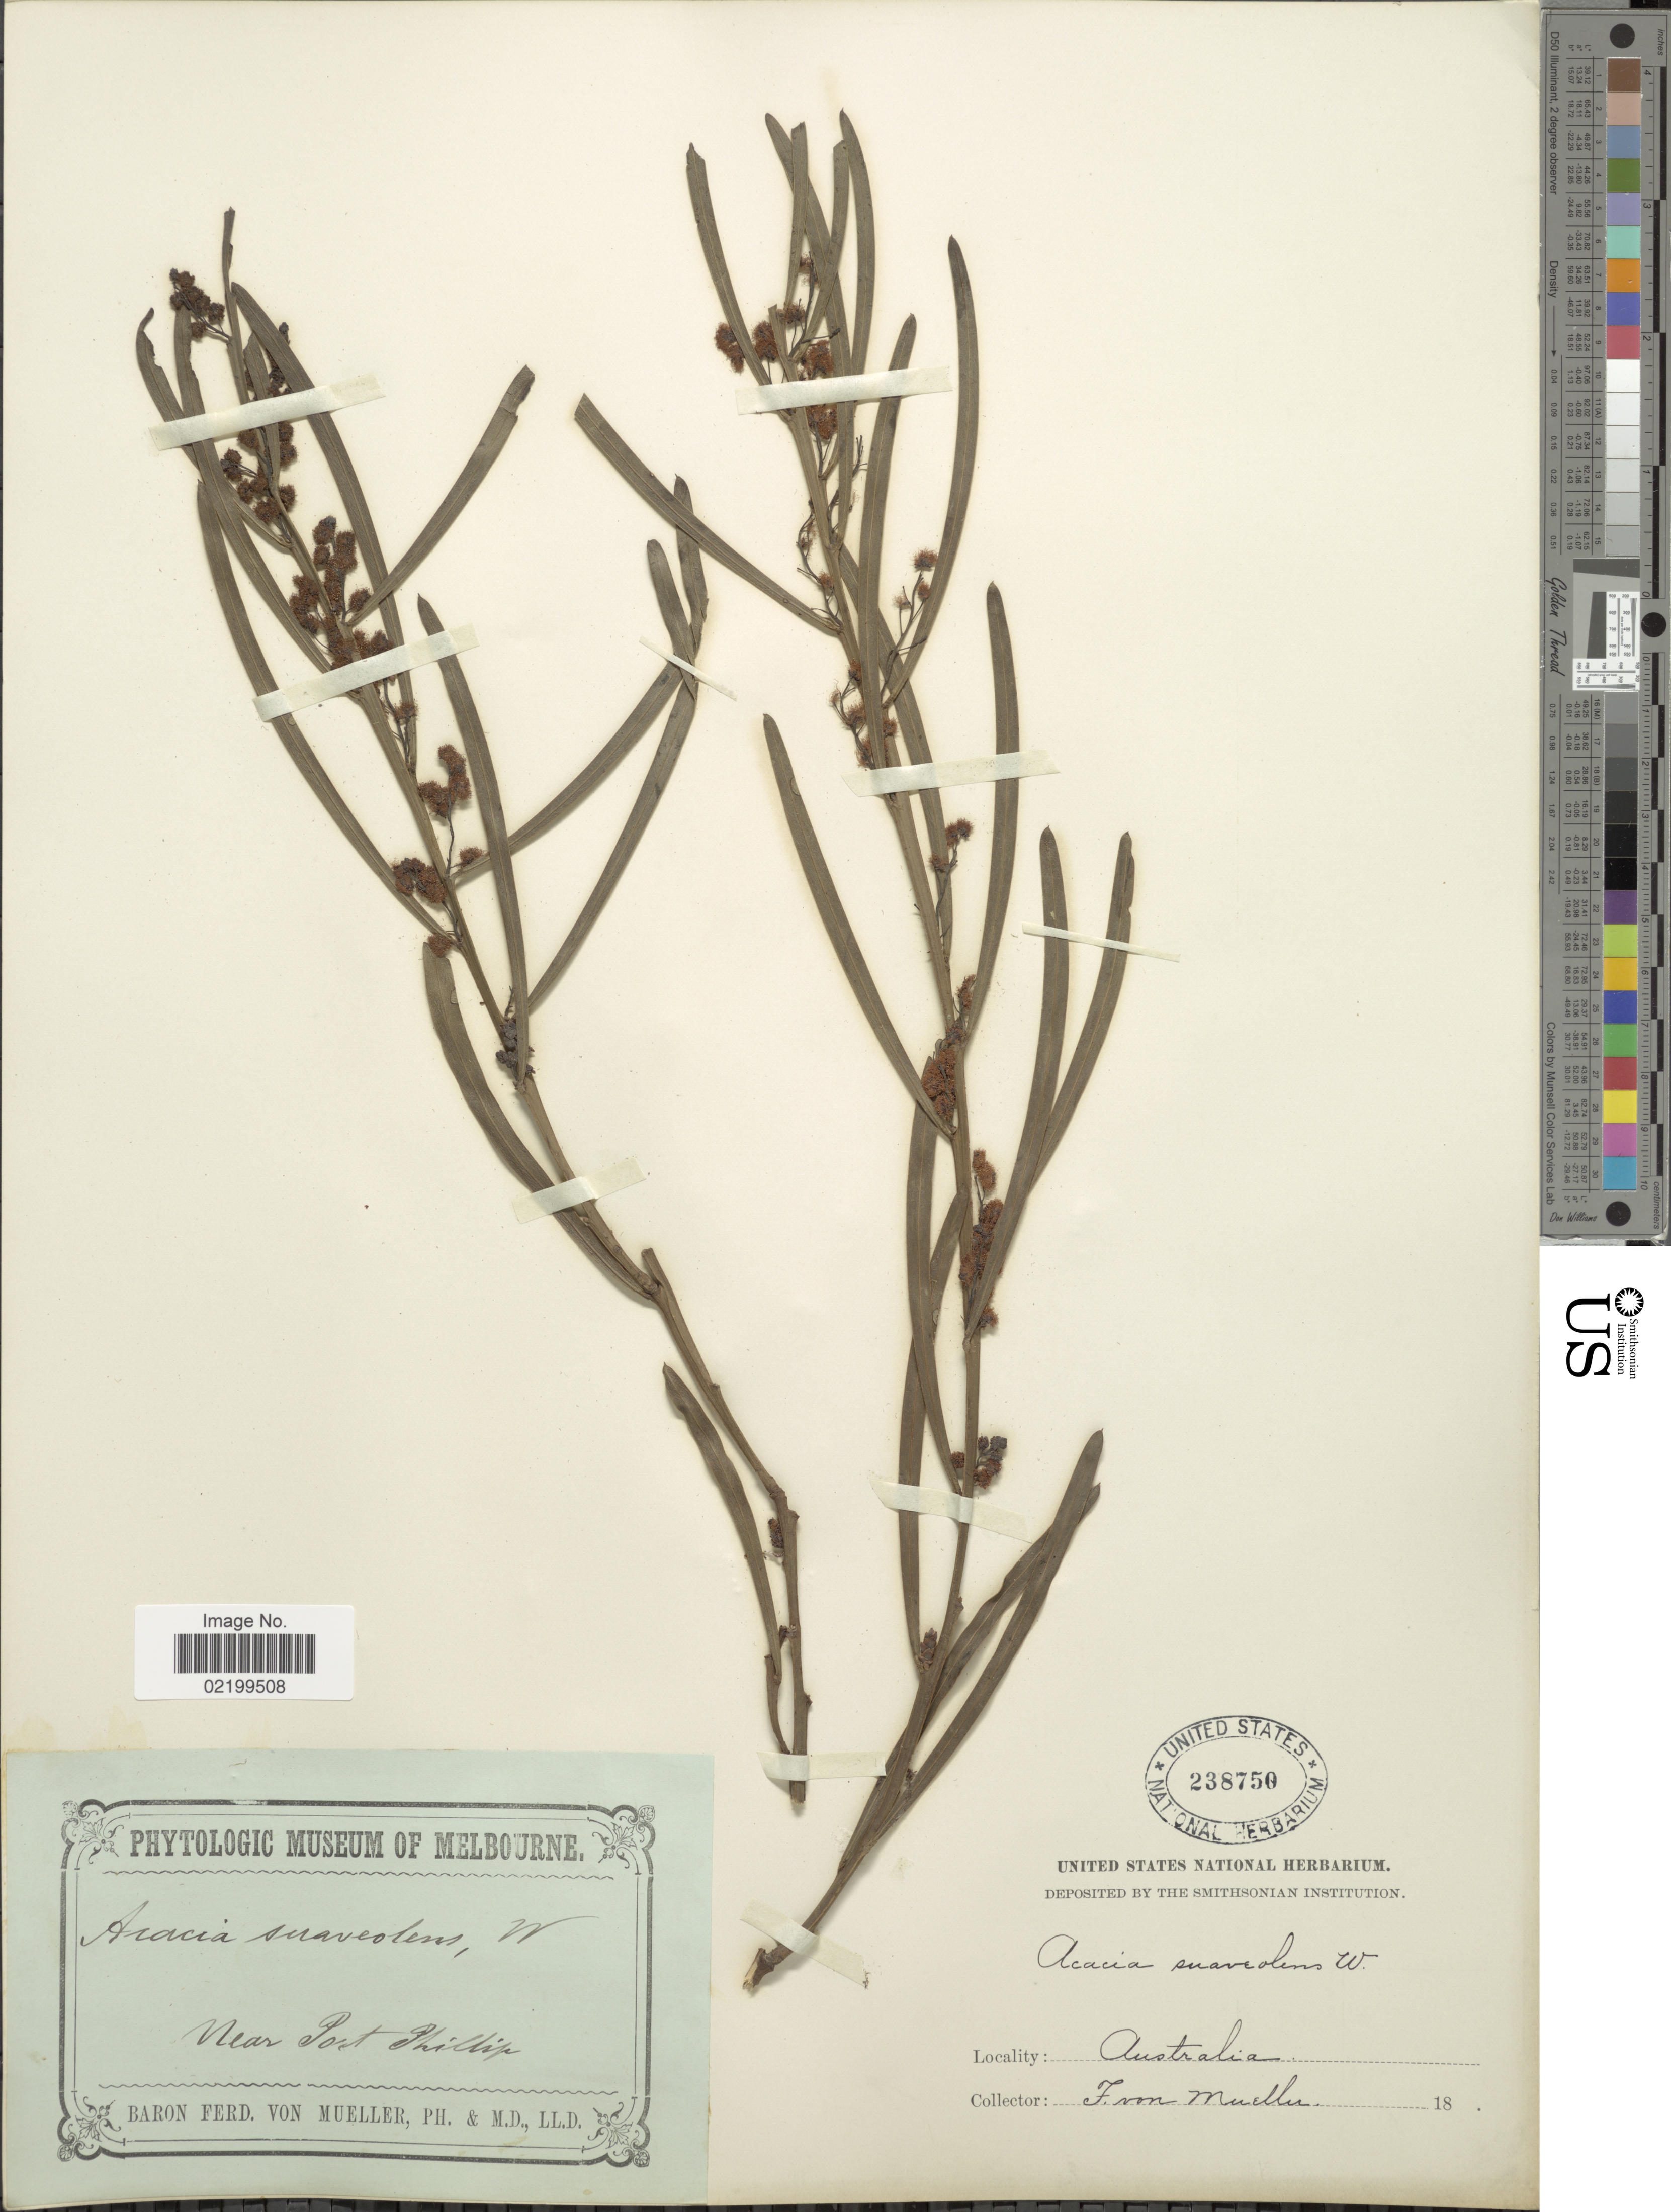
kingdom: Plantae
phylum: Tracheophyta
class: Magnoliopsida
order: Fabales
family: Fabaceae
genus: Acacia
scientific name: Acacia suaveolens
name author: (Sm.) Willd.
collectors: F. von Mueller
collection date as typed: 18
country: Australia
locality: Near Port Phillip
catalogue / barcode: US 238750